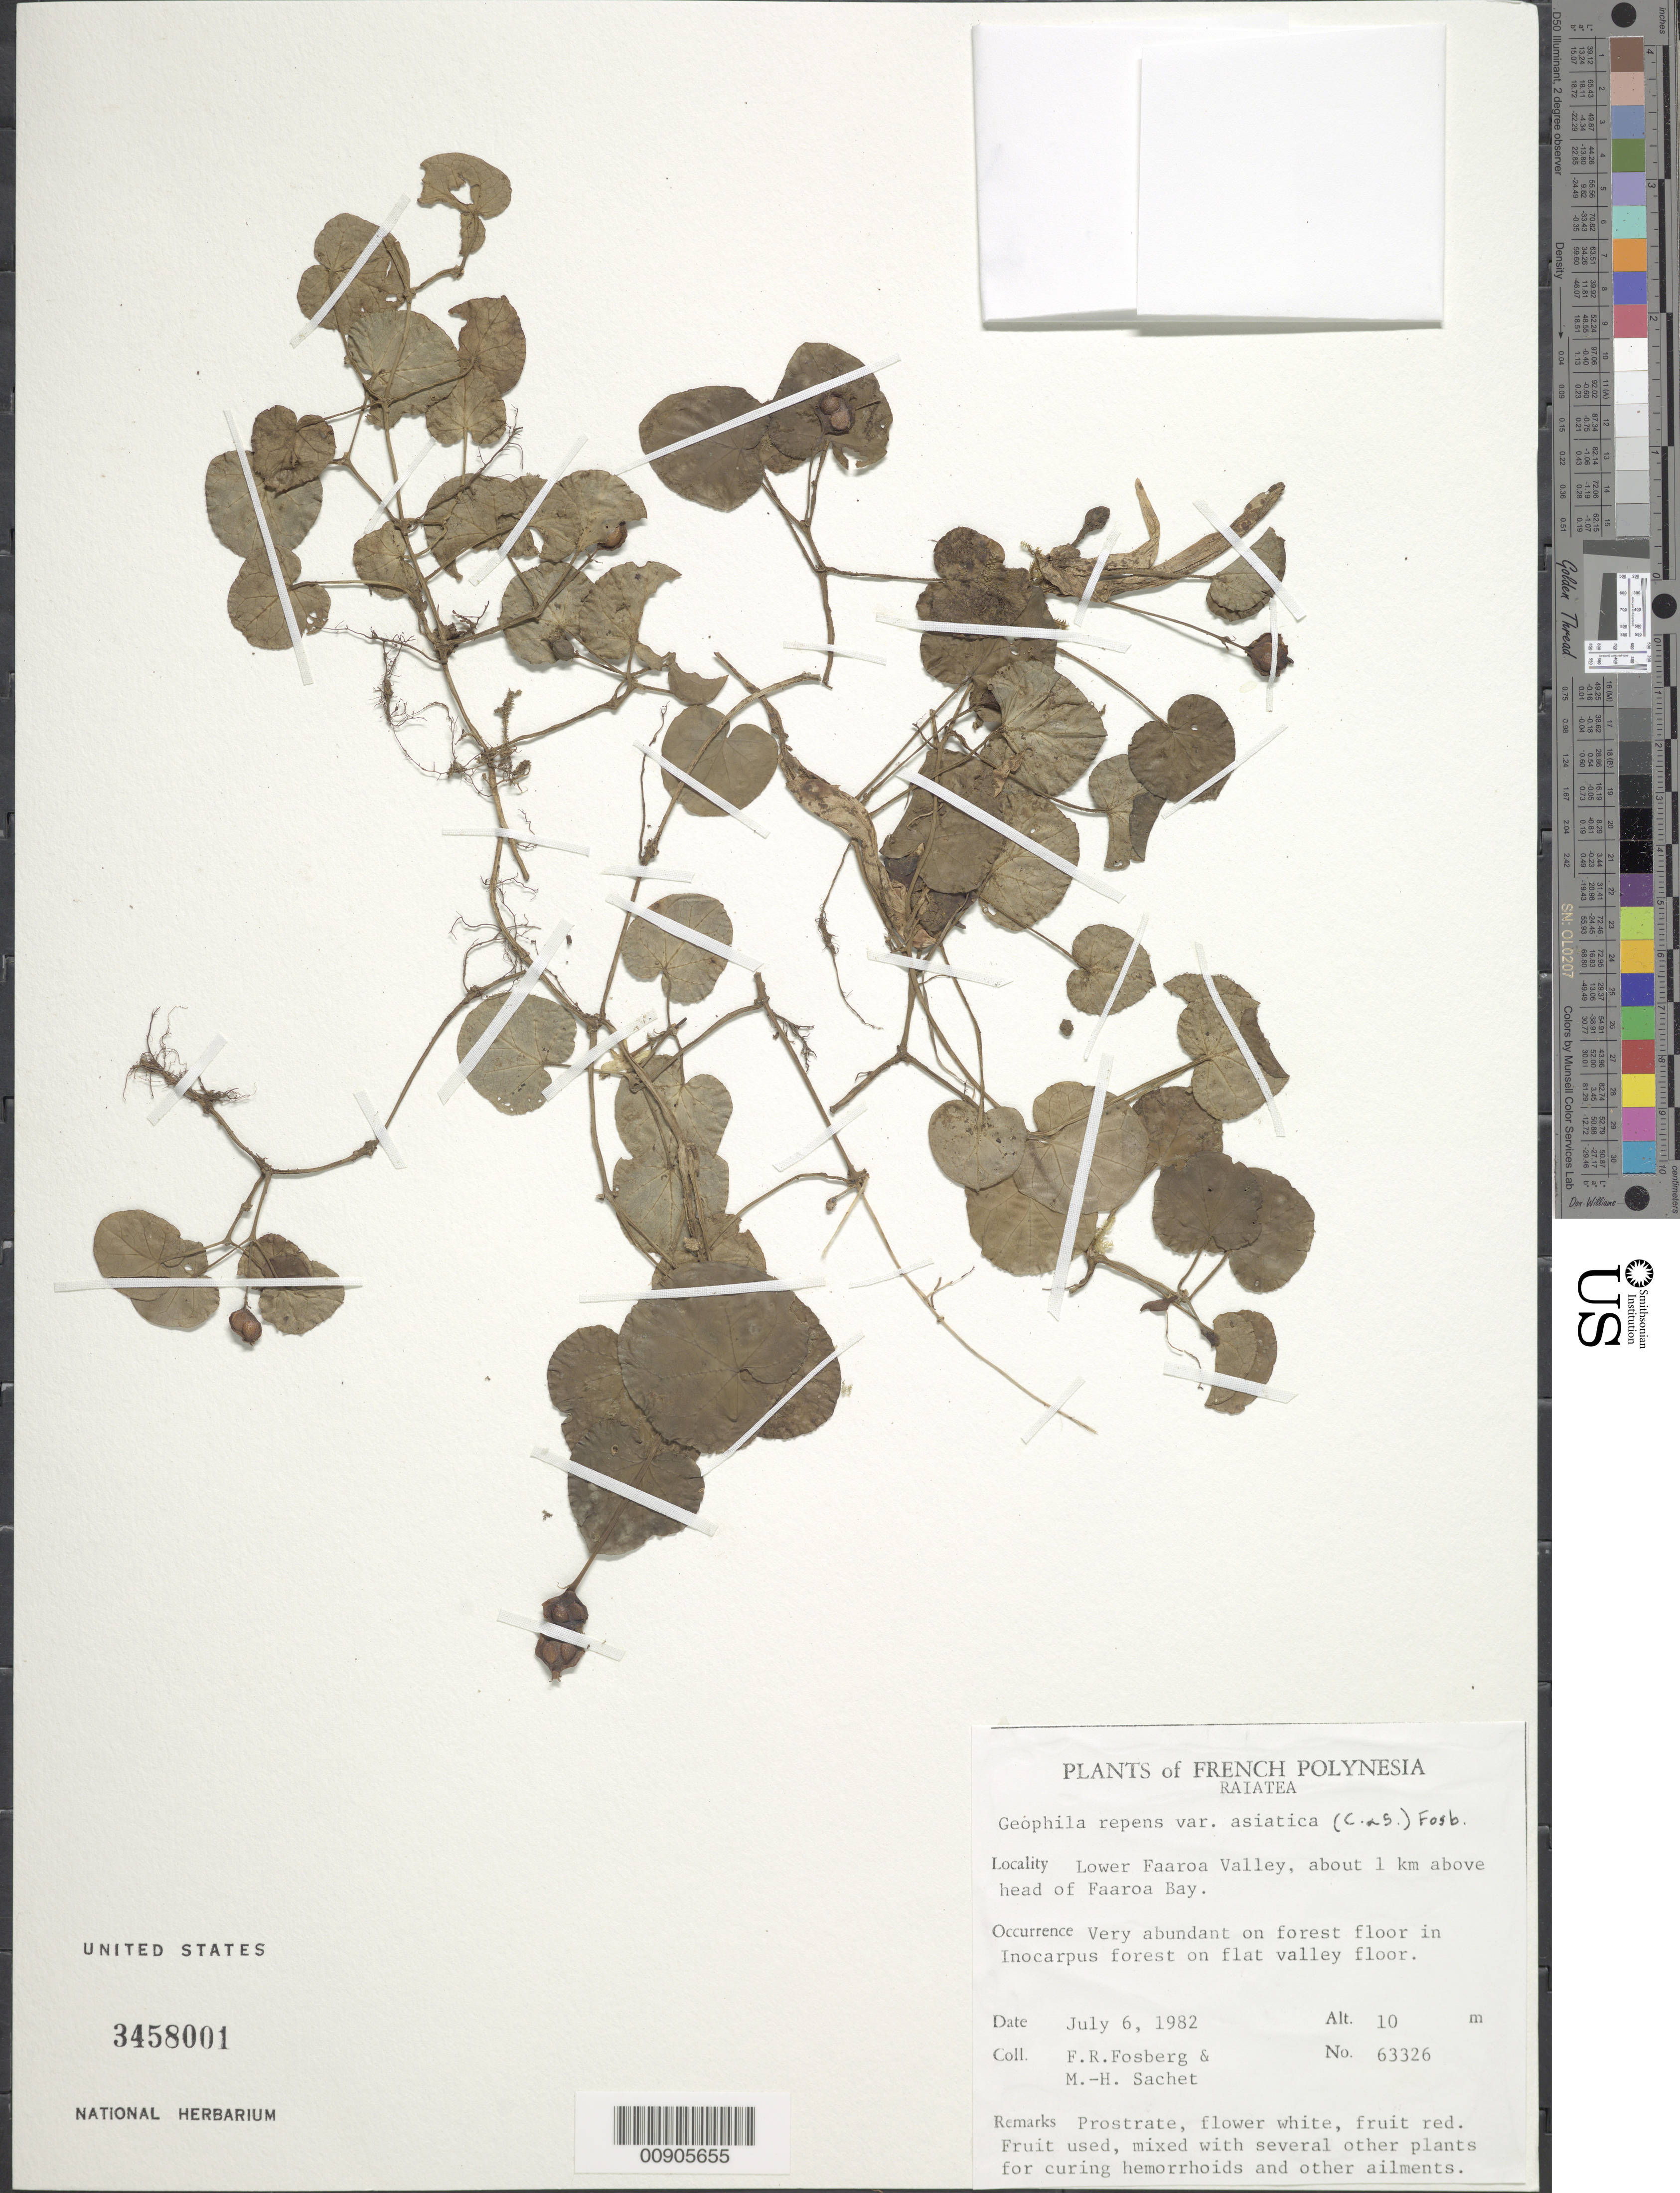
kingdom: Plantae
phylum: Tracheophyta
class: Magnoliopsida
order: Gentianales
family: Rubiaceae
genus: Geophila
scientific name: Geophila repens var. asiatica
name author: (Cham. & Schltdl.) Fosberg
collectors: F. R. Fosberg & M.-H. Sachet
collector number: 63326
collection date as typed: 06 Jul 1982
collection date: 1982-07-06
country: French Polynesia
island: Raiatea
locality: Lower Faaroa Valley, about 1 km above head of Faaroa Bay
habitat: On forest floor in Inocarpus forest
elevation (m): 10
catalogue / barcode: US 3458001